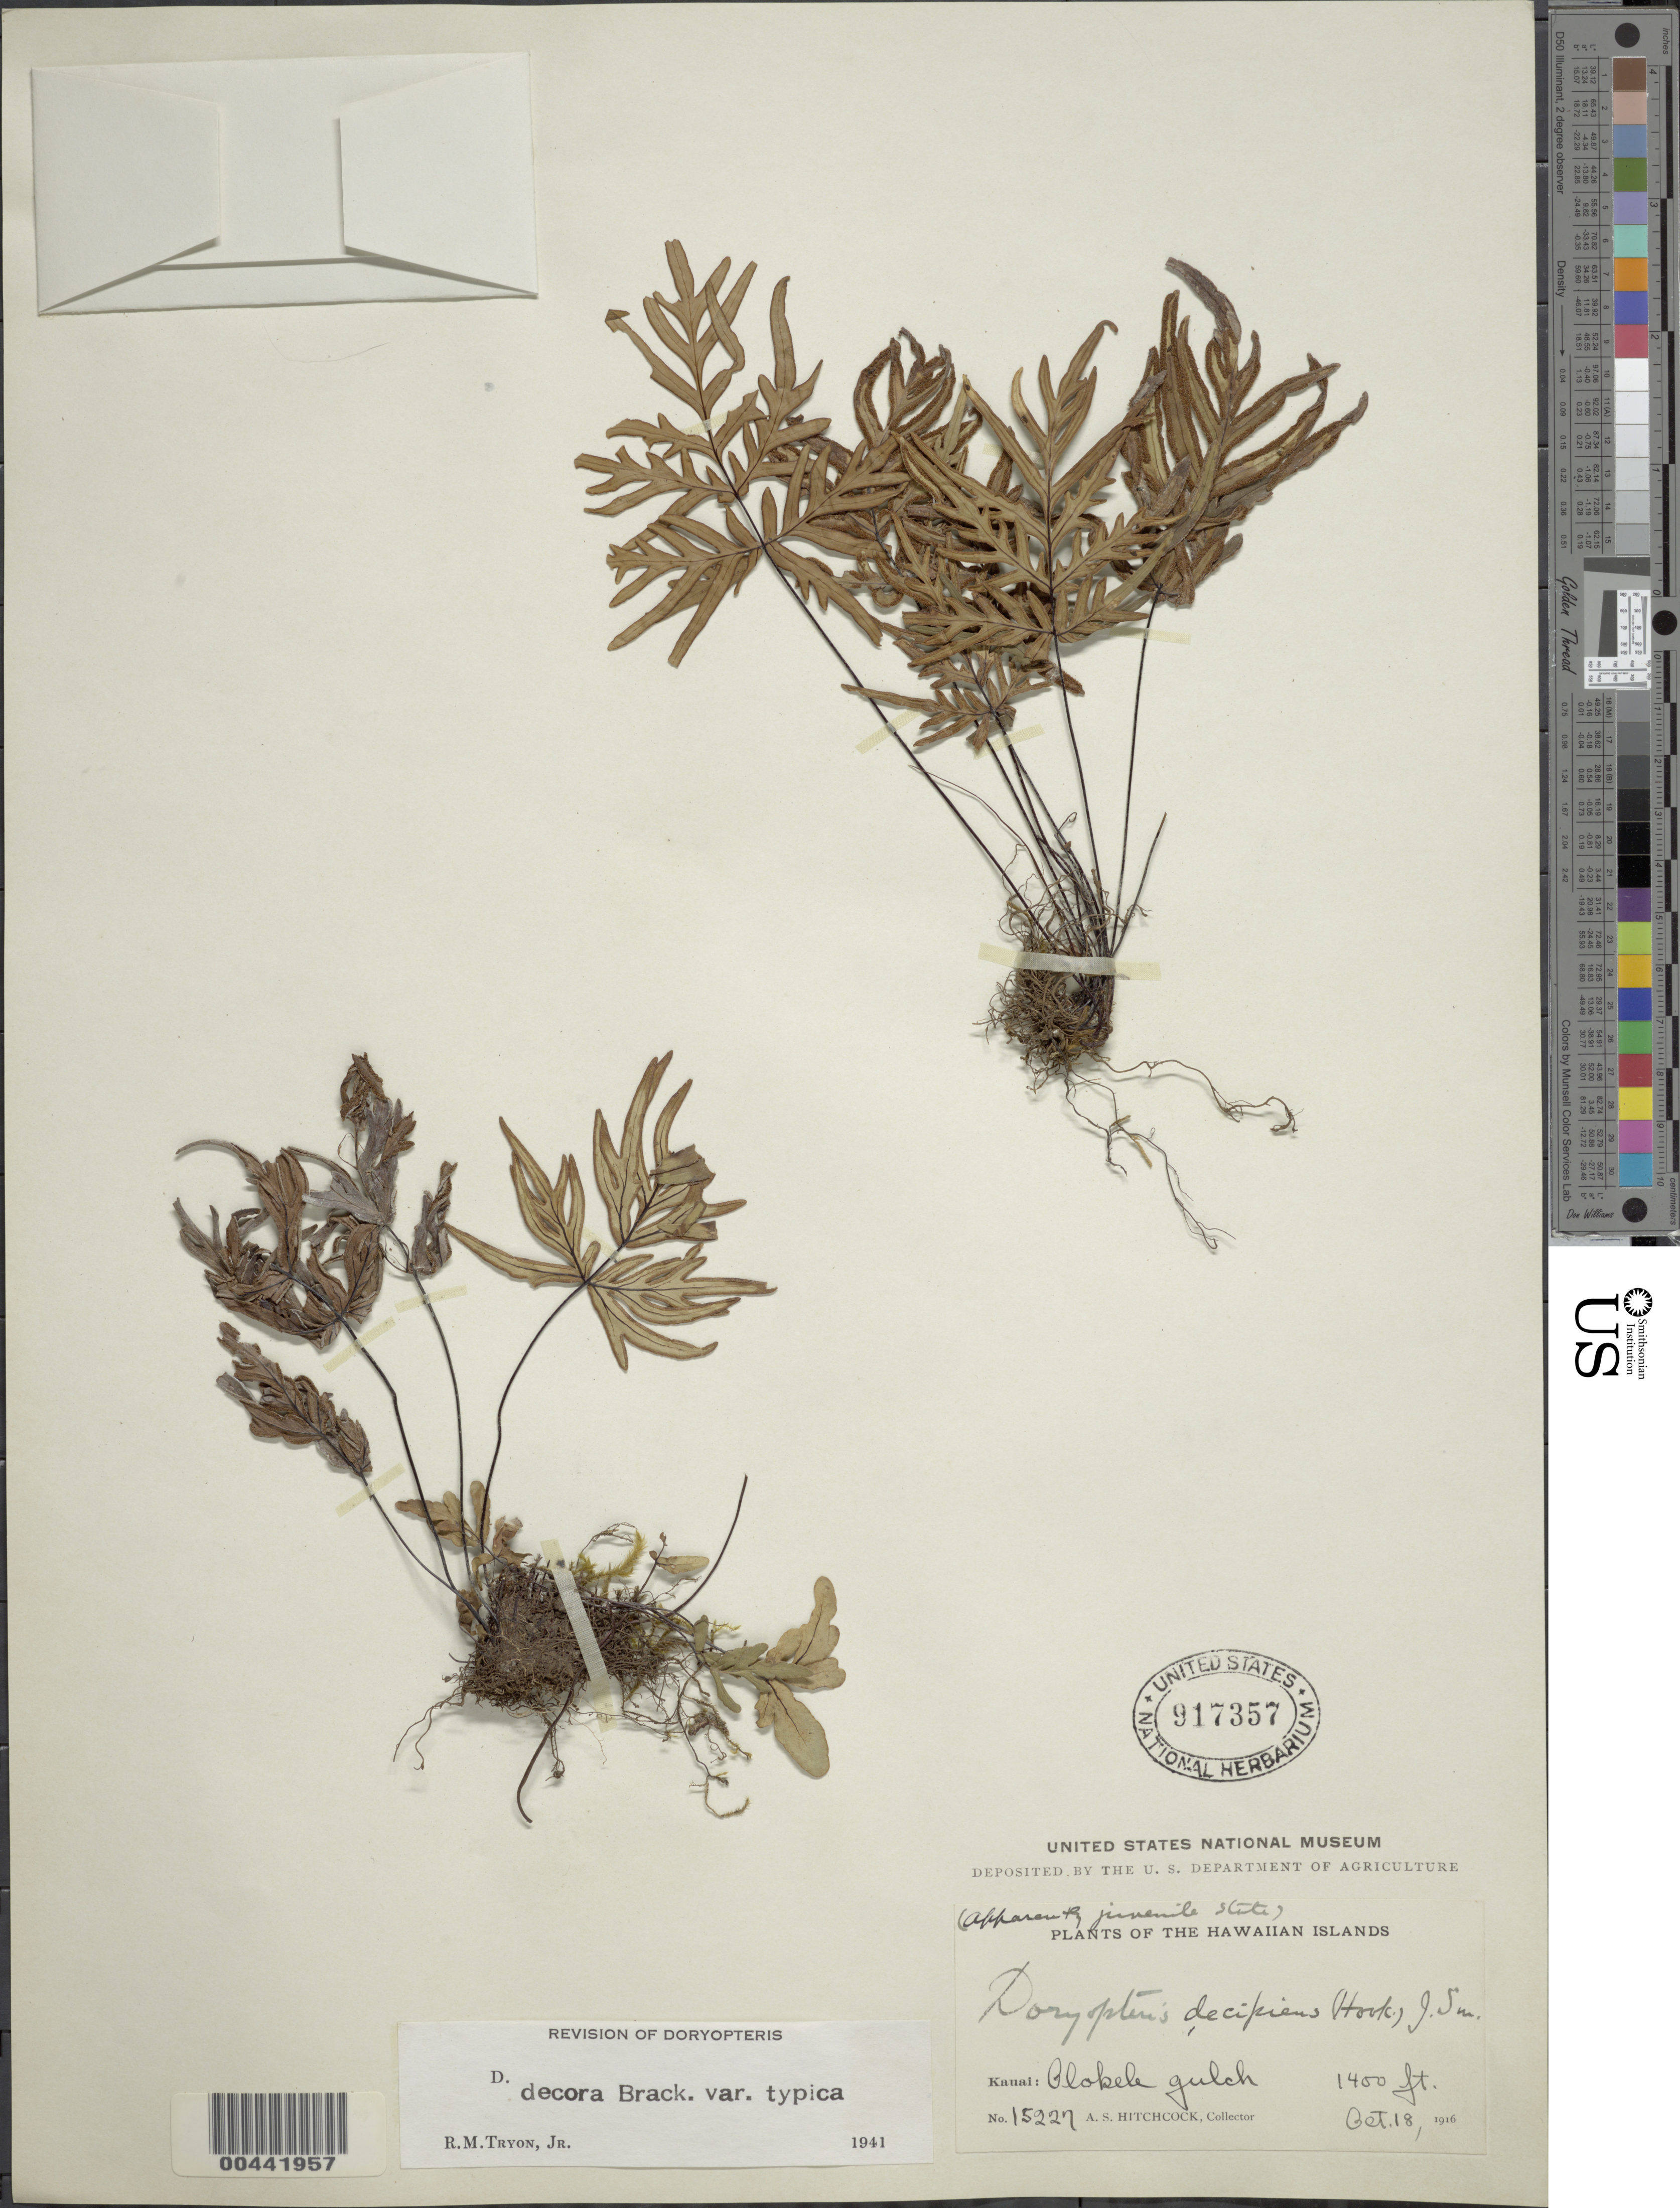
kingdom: Plantae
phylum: Tracheophyta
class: Polypodiopsida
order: Polypodiales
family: Pteridaceae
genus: Doryopteris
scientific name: Doryopteris decora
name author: Brack.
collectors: A. S. Hitchcock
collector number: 15227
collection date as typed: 18 Oct 1916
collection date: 1916-10-18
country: United States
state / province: Hawaii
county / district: Kauai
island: Kaua'i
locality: Olokele Gulch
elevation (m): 427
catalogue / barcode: US 917357